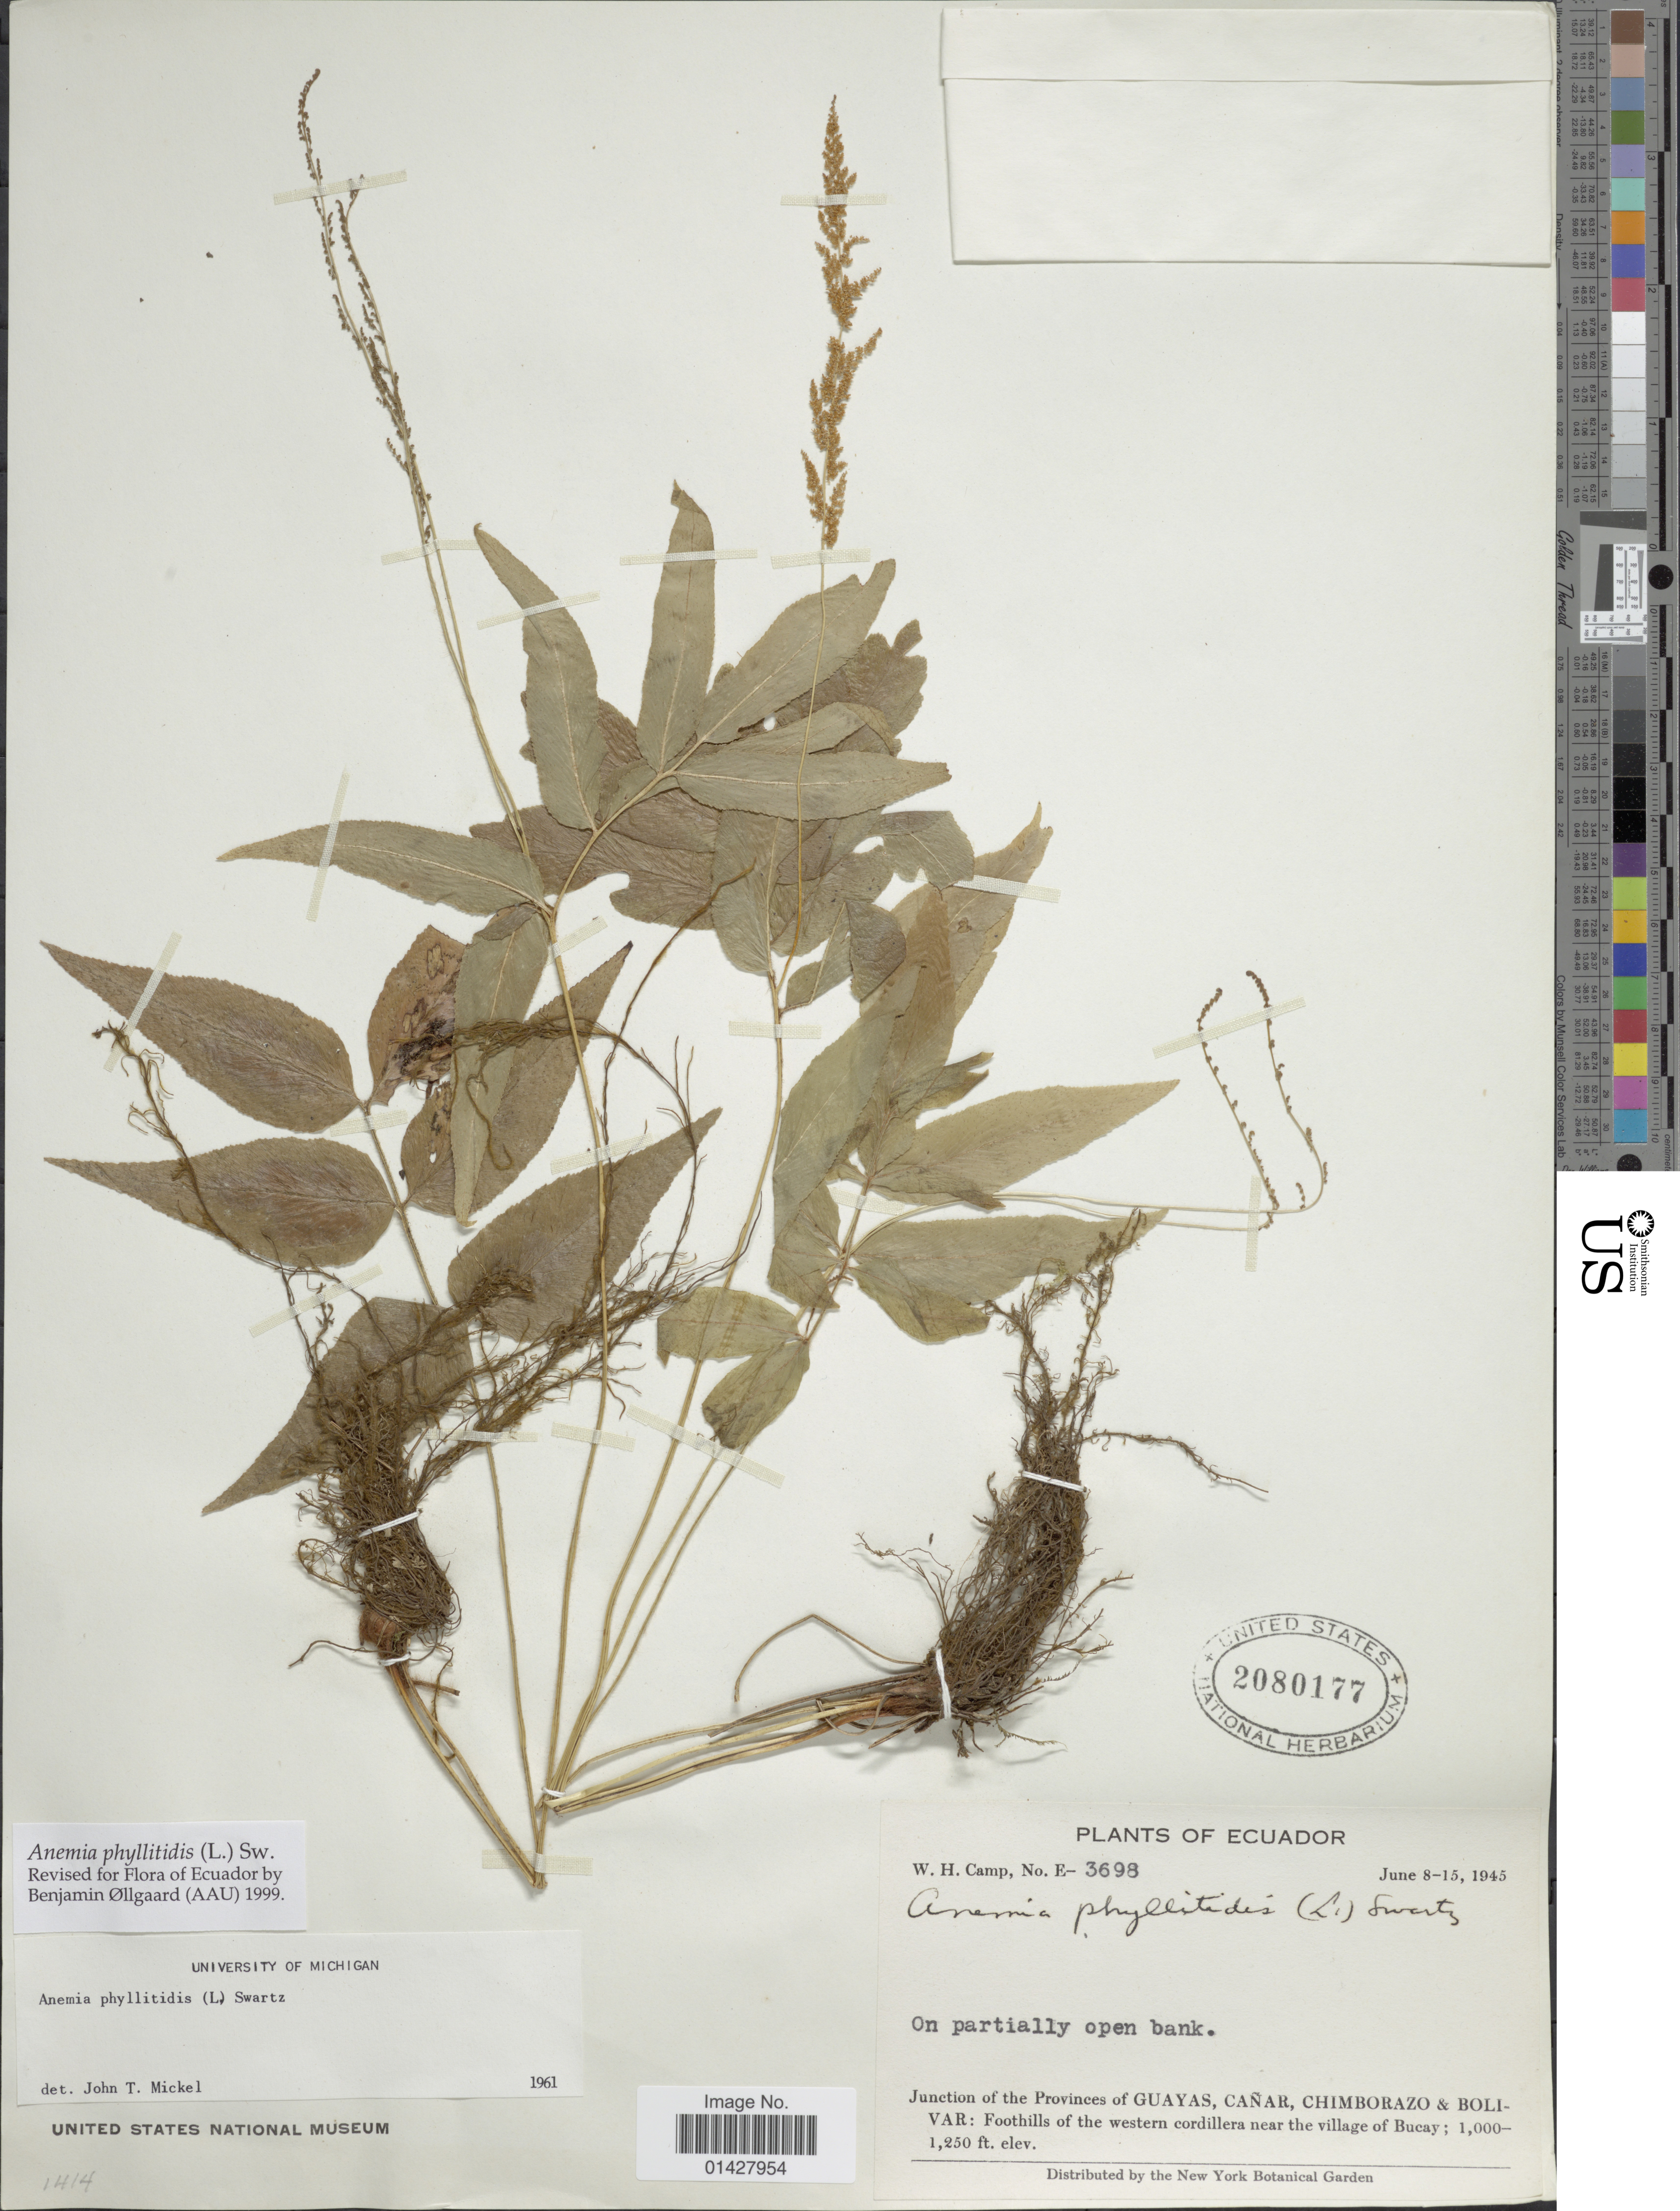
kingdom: Plantae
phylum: Tracheophyta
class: Polypodiopsida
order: Schizaeales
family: Anemiaceae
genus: Anemia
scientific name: Anemia phyllitidis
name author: (L.) Sw.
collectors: W. H. Camp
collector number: E-3698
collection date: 1945-06-08/1945-06-15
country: Ecuador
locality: Junction of the Provinces Guayas, Canar, Chimborazo & Bolivar, foothills of the western cordillera near the village of Bucay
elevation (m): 305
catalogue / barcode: US 2080177